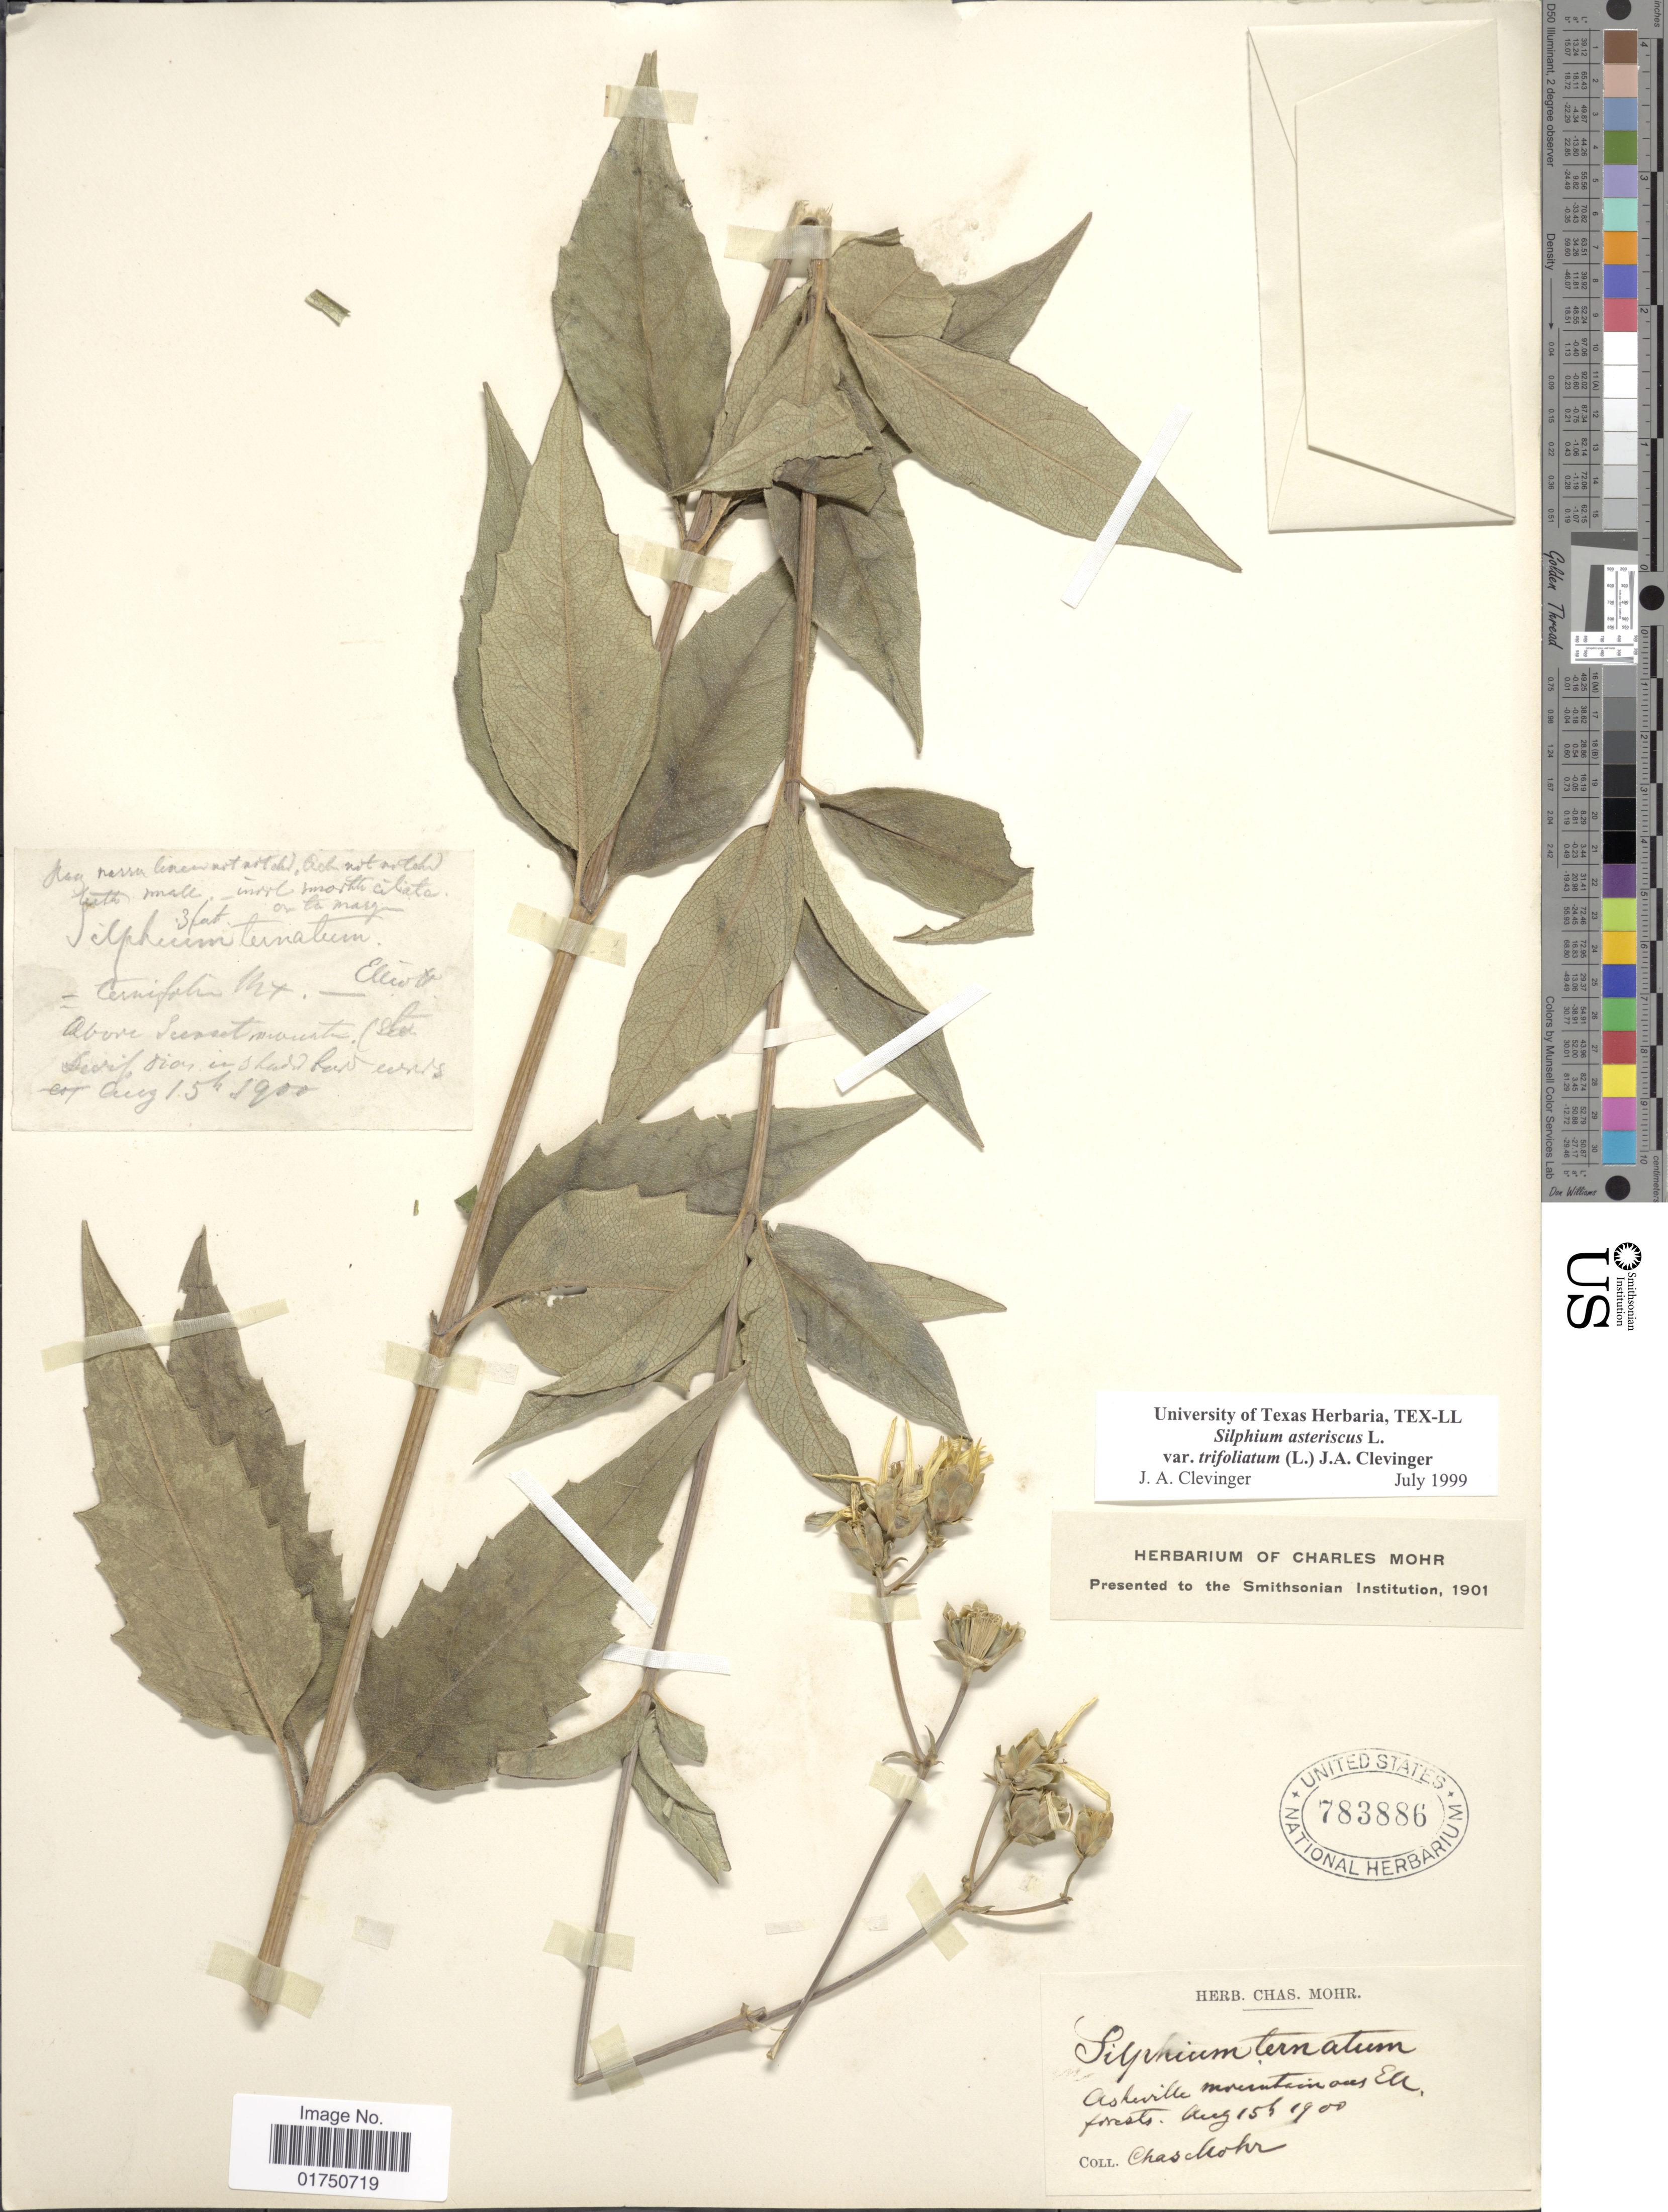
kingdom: Plantae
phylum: Tracheophyta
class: Magnoliopsida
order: Asterales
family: Asteraceae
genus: Silphium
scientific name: Silphium asteriscus var. trifoliatum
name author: (L.) Clevinger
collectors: Mohr, C. T. (herbarium)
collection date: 1900-08-15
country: United States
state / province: Alabama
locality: Ashville mountain on Ell. forests.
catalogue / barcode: US 783886